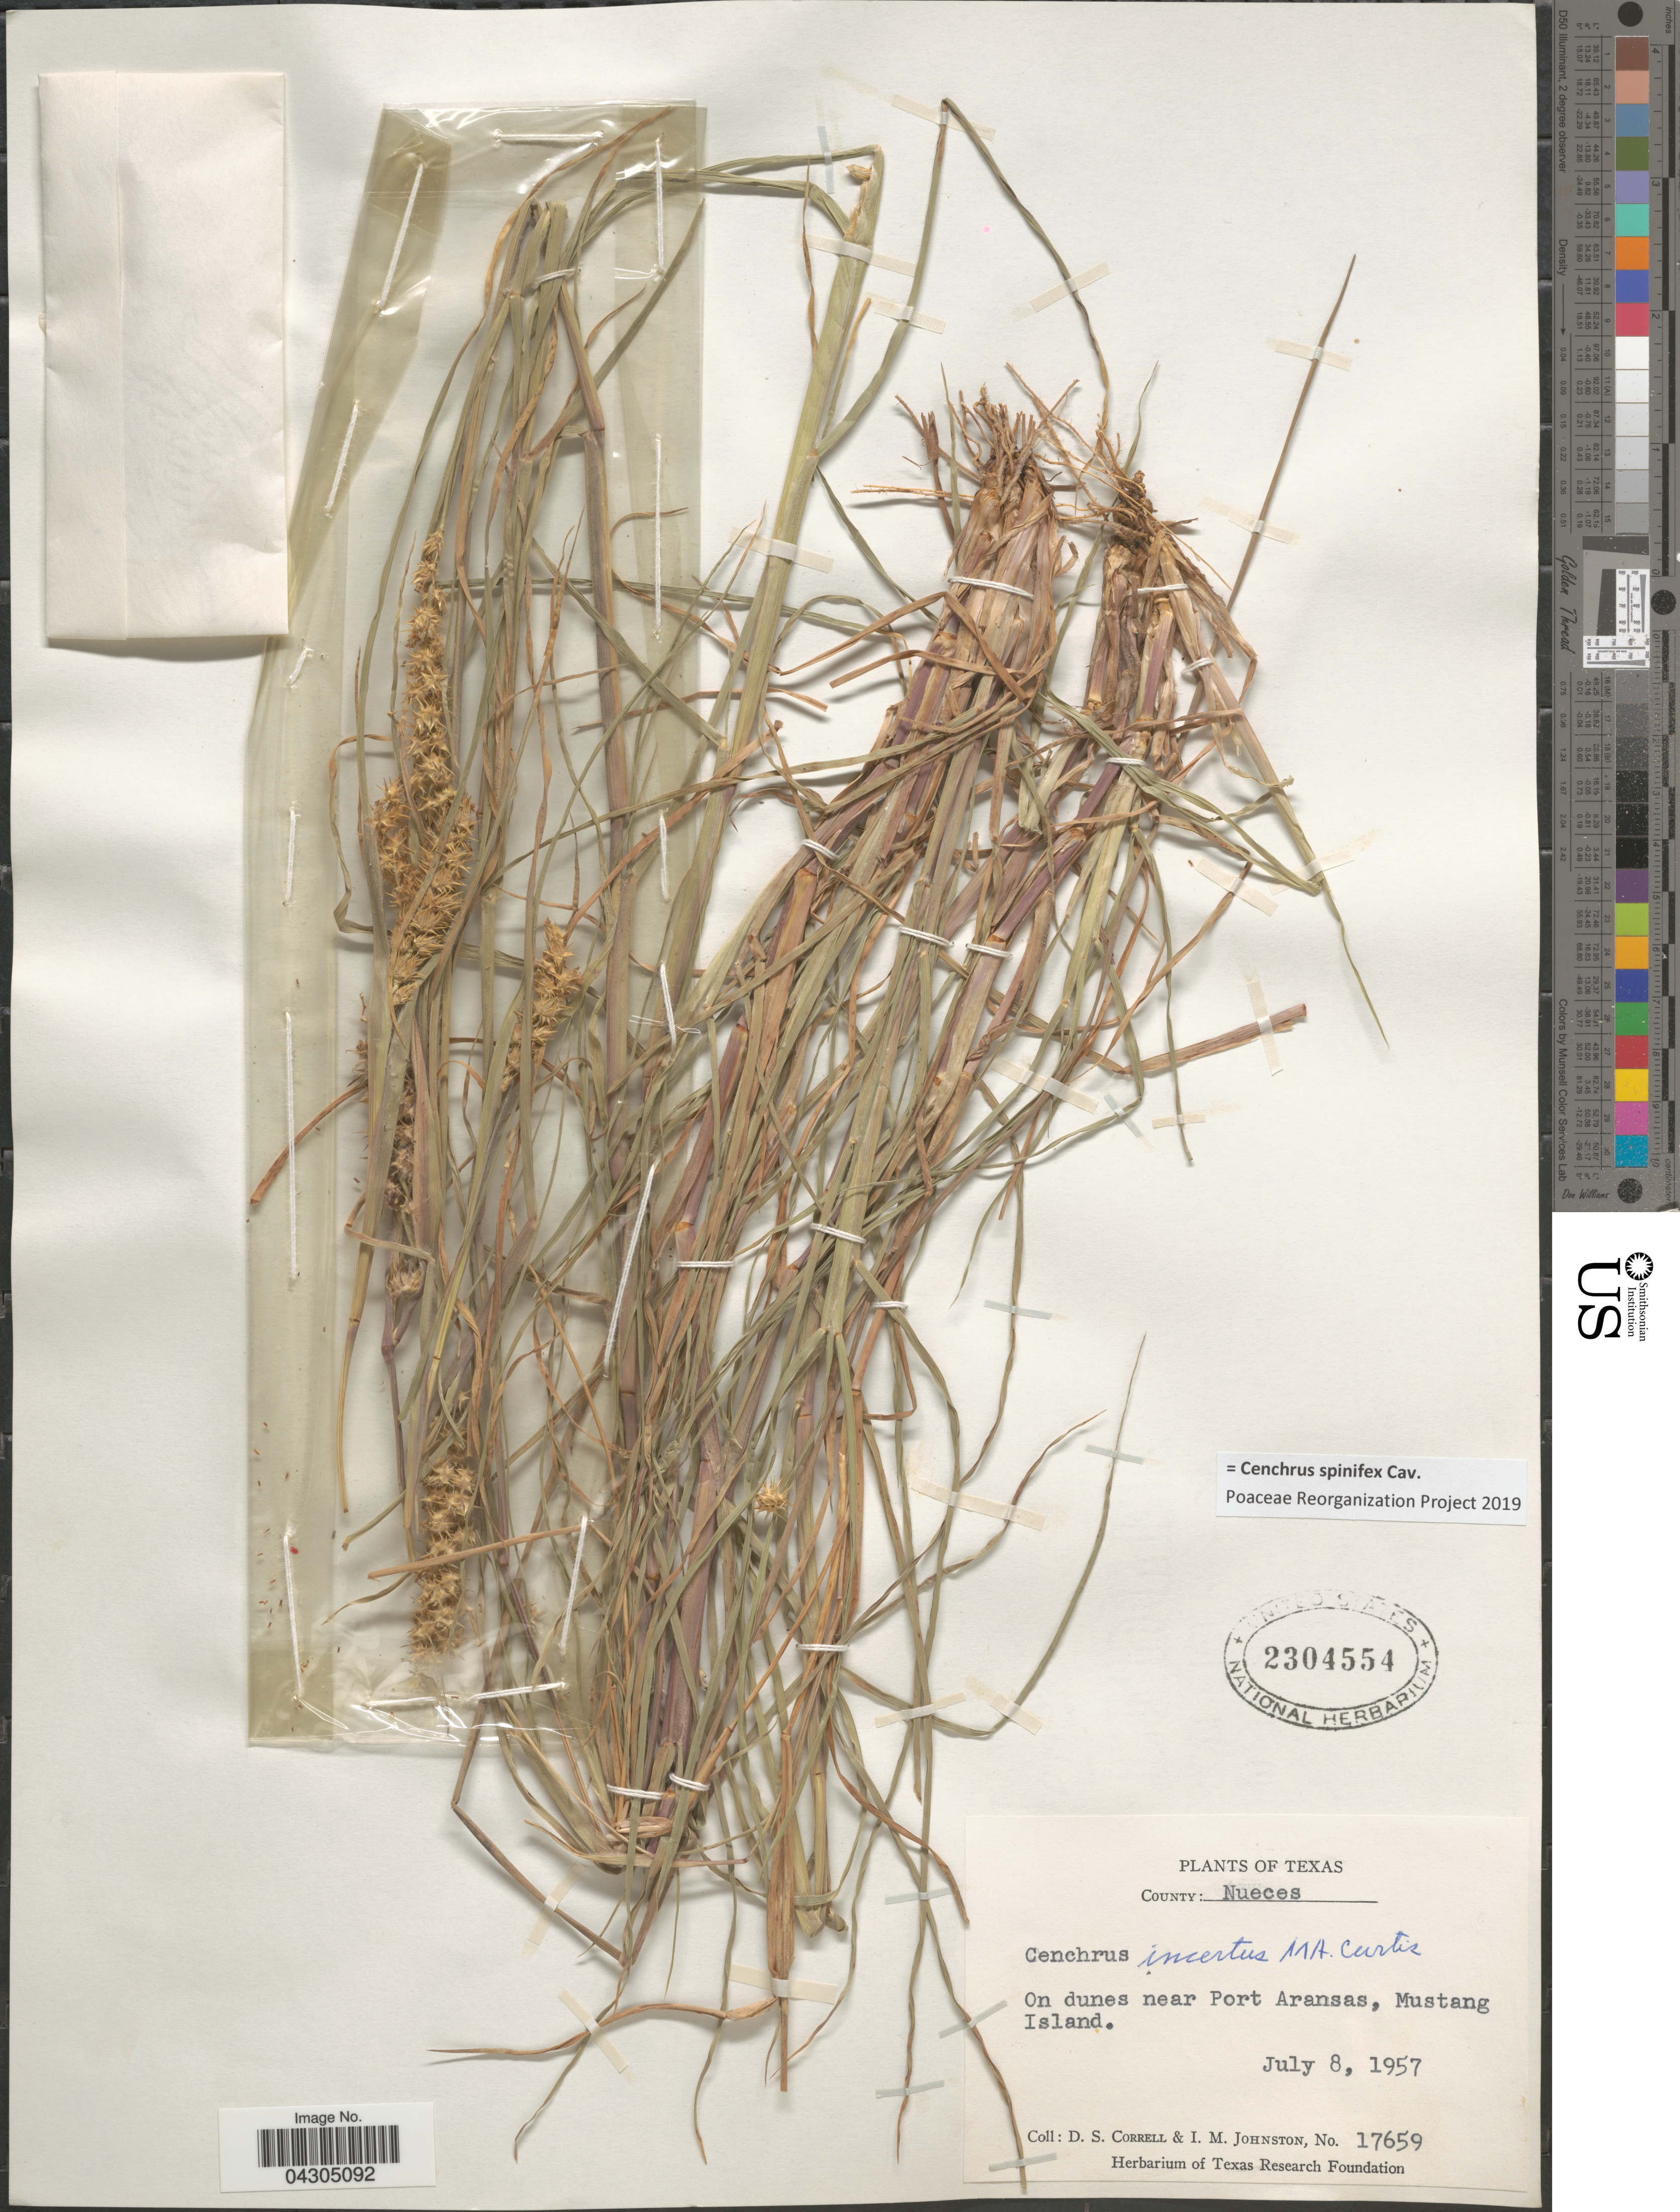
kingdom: Plantae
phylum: Tracheophyta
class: Liliopsida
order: Poales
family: Poaceae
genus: Cenchrus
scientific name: Cenchrus spinifex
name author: Cav.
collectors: D. S. Correll & I.M. Johnston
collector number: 17659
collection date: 1957-07-08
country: United States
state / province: Texas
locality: County: Nueces. On dunes near Port Aransas, Mustang Island.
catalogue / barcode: US 2304554